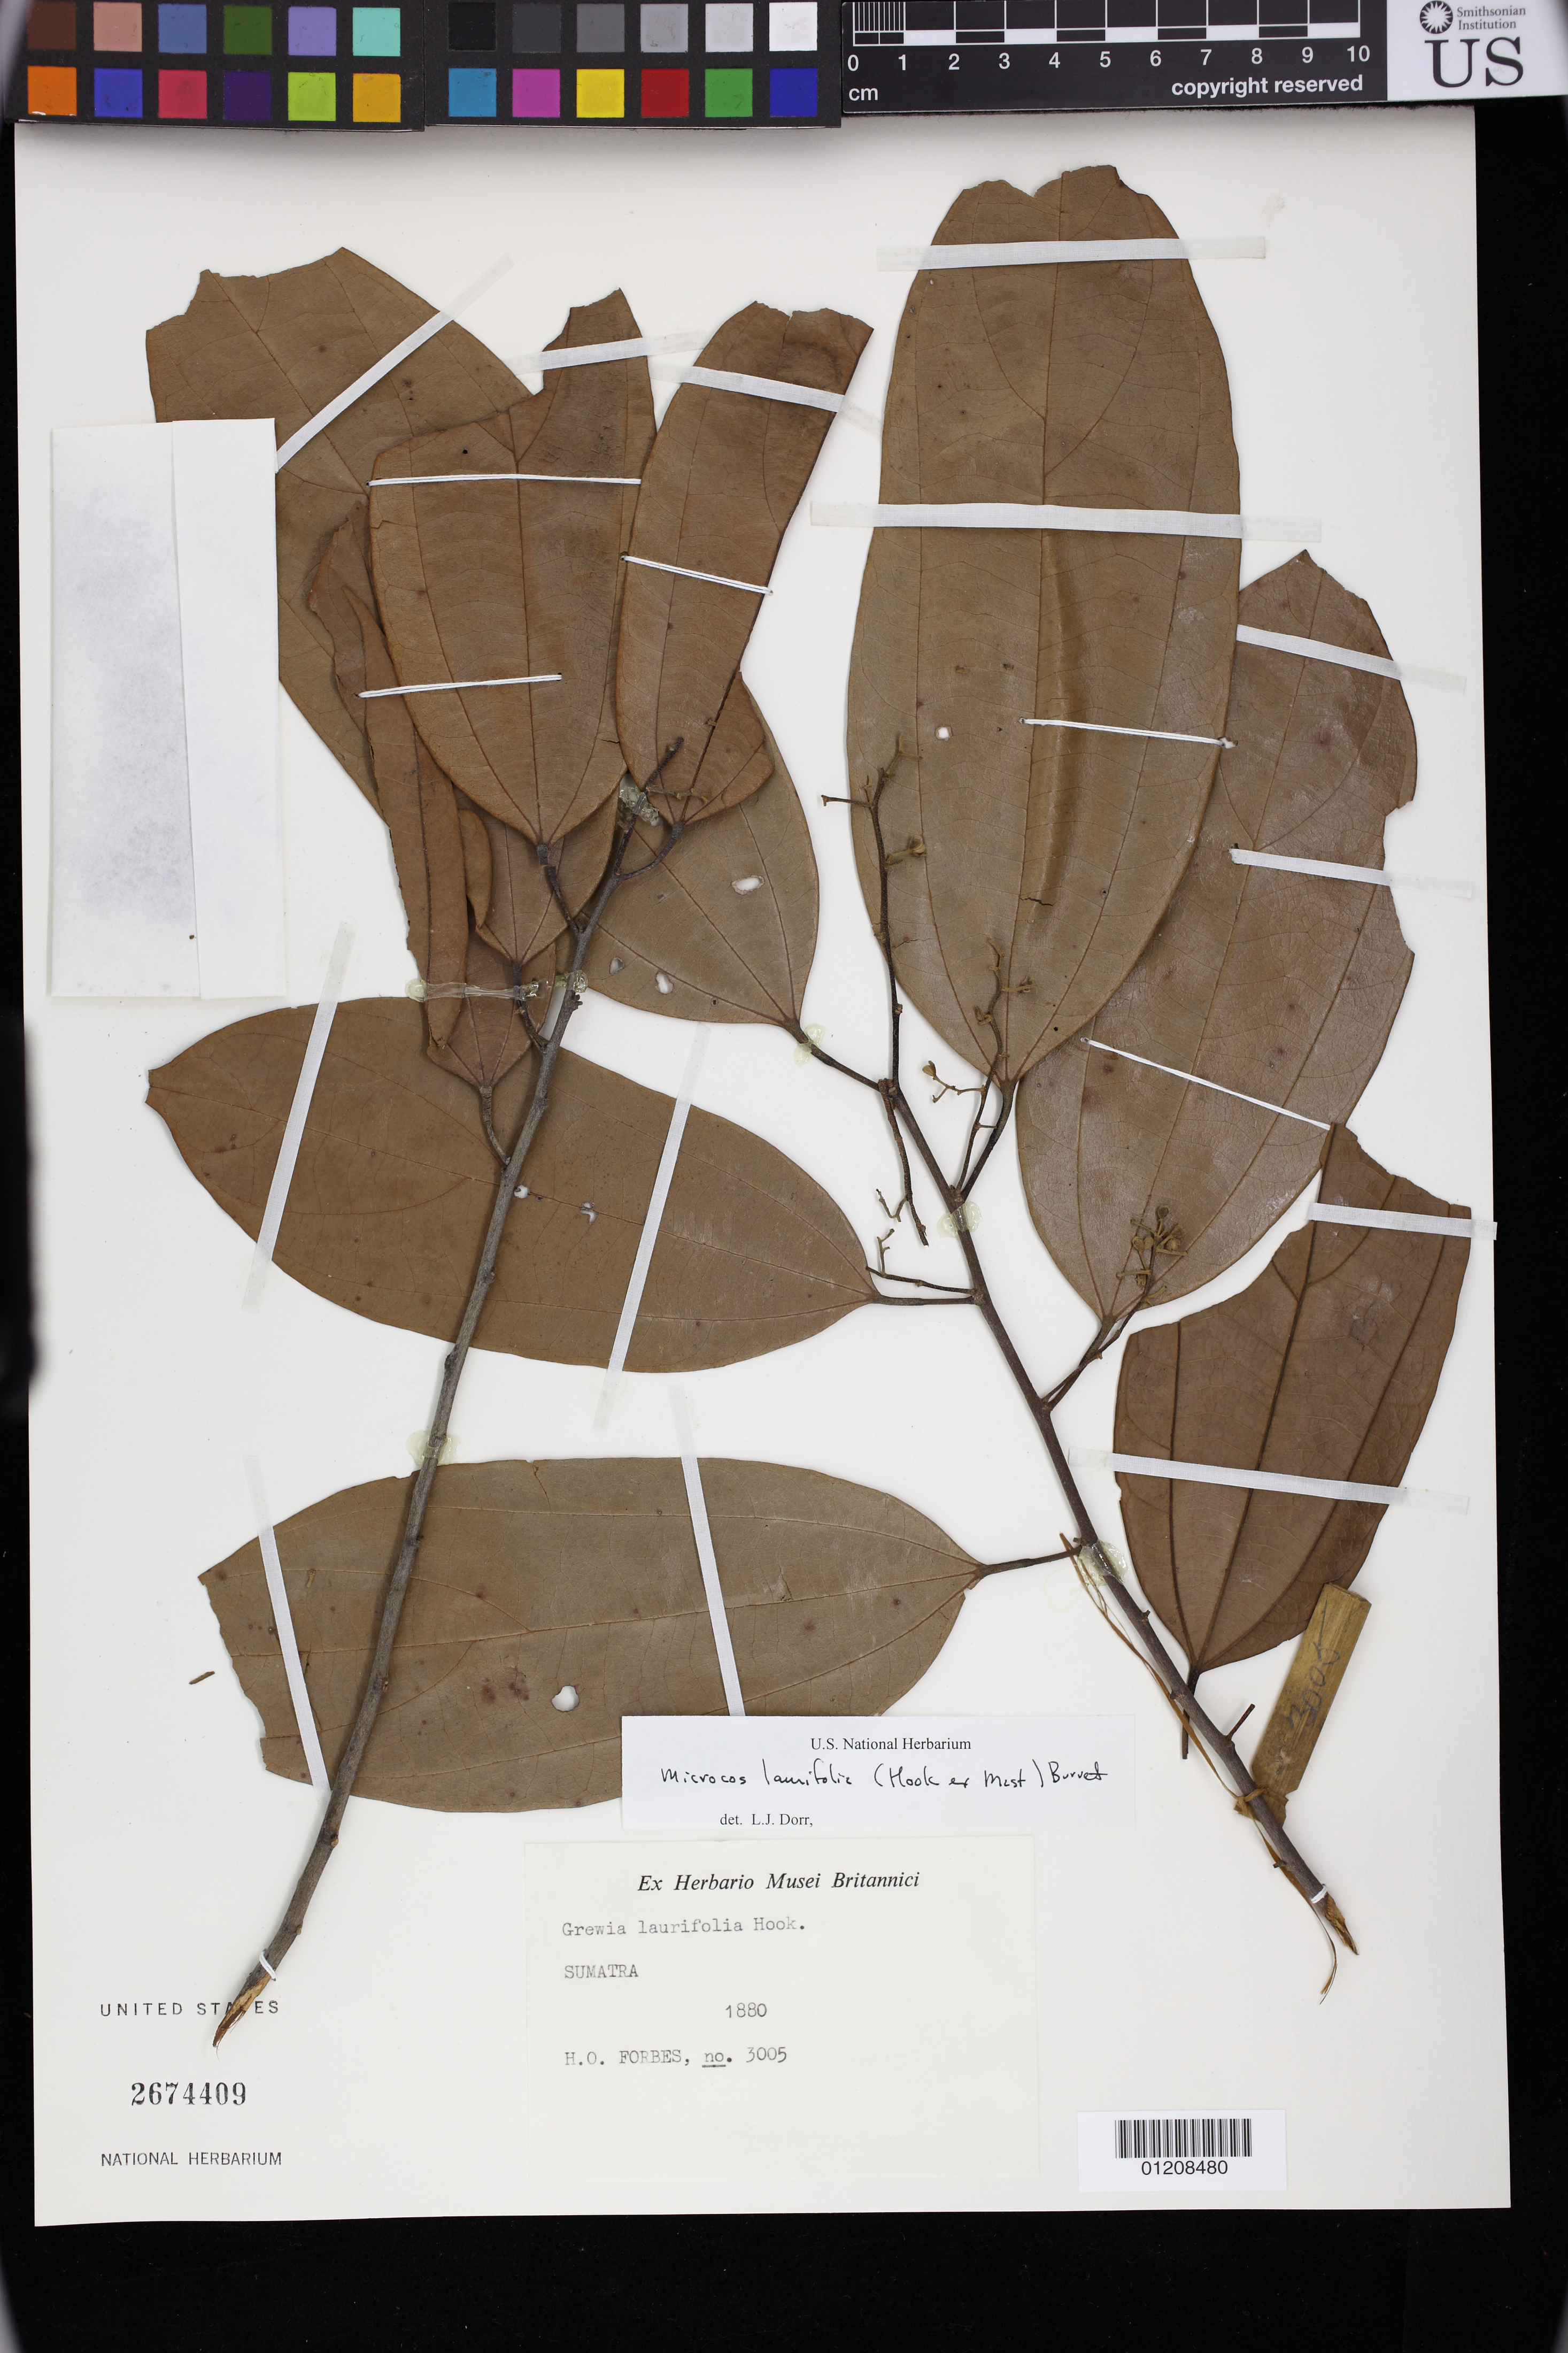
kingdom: Plantae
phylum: Tracheophyta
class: Magnoliopsida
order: Malvales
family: Malvaceae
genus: Microcos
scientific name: Microcos laurifolia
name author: Burret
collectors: H. O. Forbes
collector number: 3005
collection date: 1880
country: Indonesia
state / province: Sumatra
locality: Tandjong Ning, Palembang.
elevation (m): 198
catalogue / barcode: US 2674409